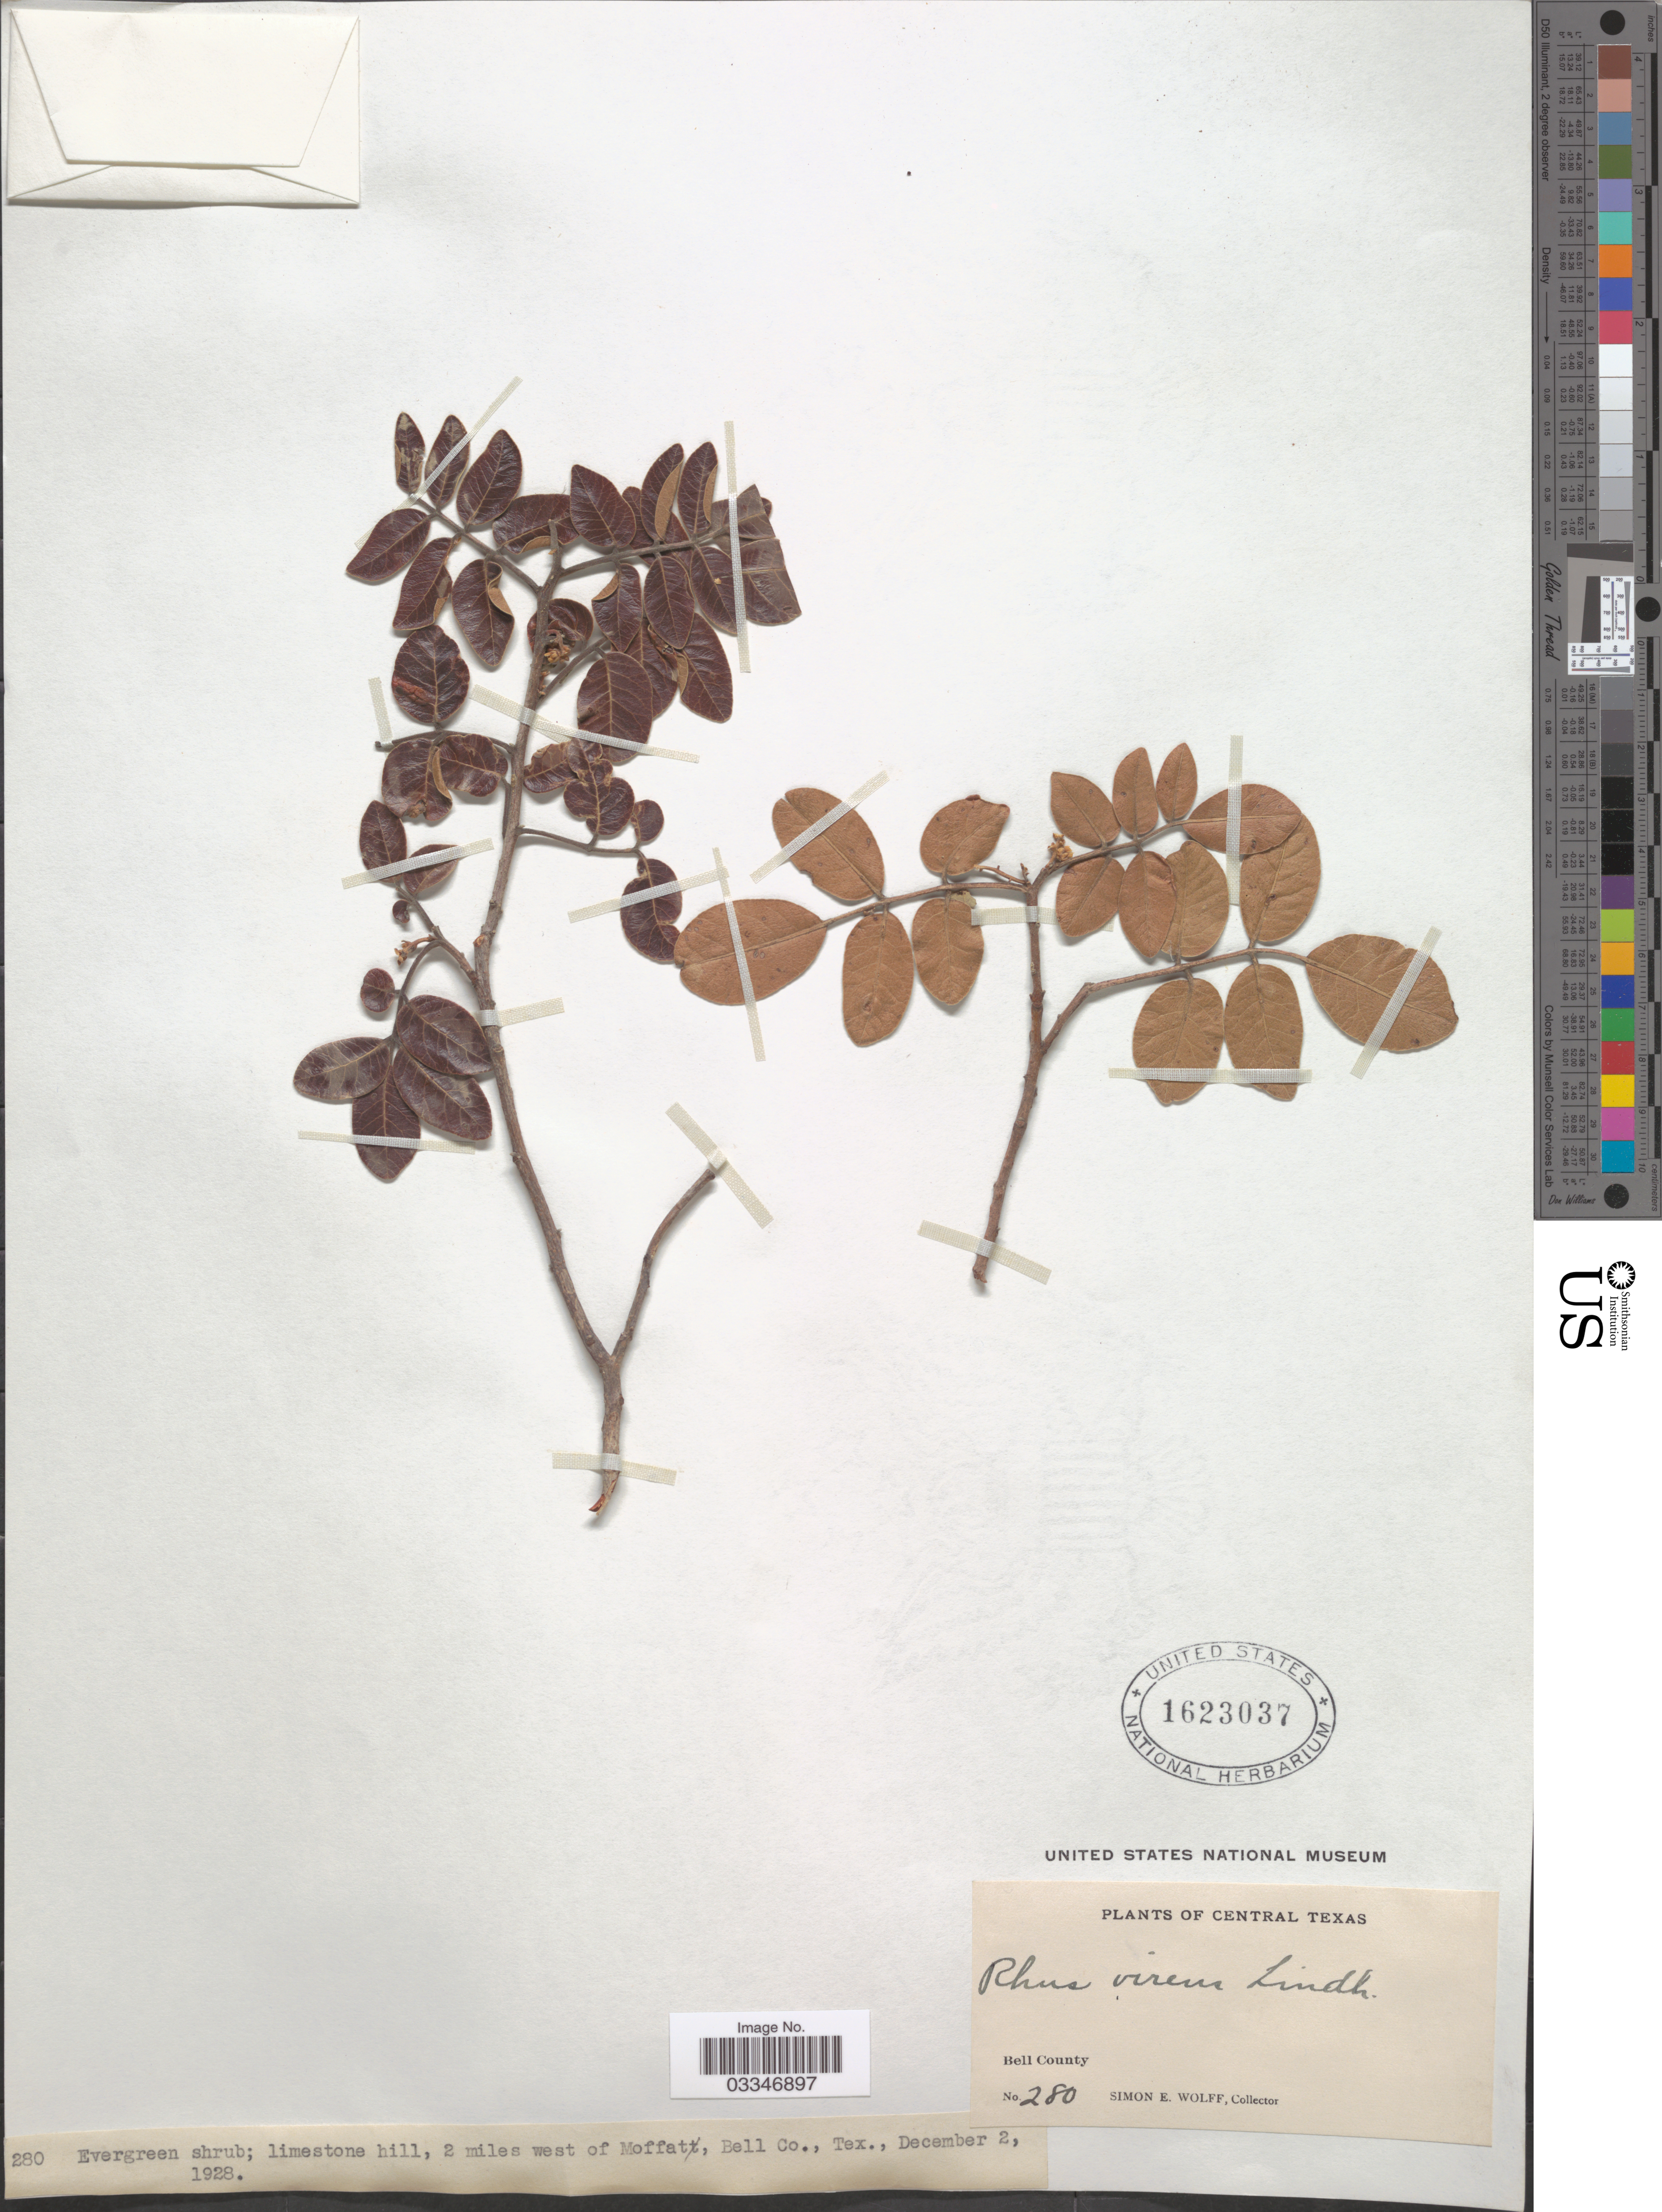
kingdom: Plantae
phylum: Tracheophyta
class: Magnoliopsida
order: Sapindales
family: Anacardiaceae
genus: Rhus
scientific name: Rhus virens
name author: Lindh. ex A. Gray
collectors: S. E. Wolff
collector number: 280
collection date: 1928-12-02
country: United States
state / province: Texas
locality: Central Texas, limestone hill, 2 miles west of Moffat, Bell Co.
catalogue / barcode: US 1623037